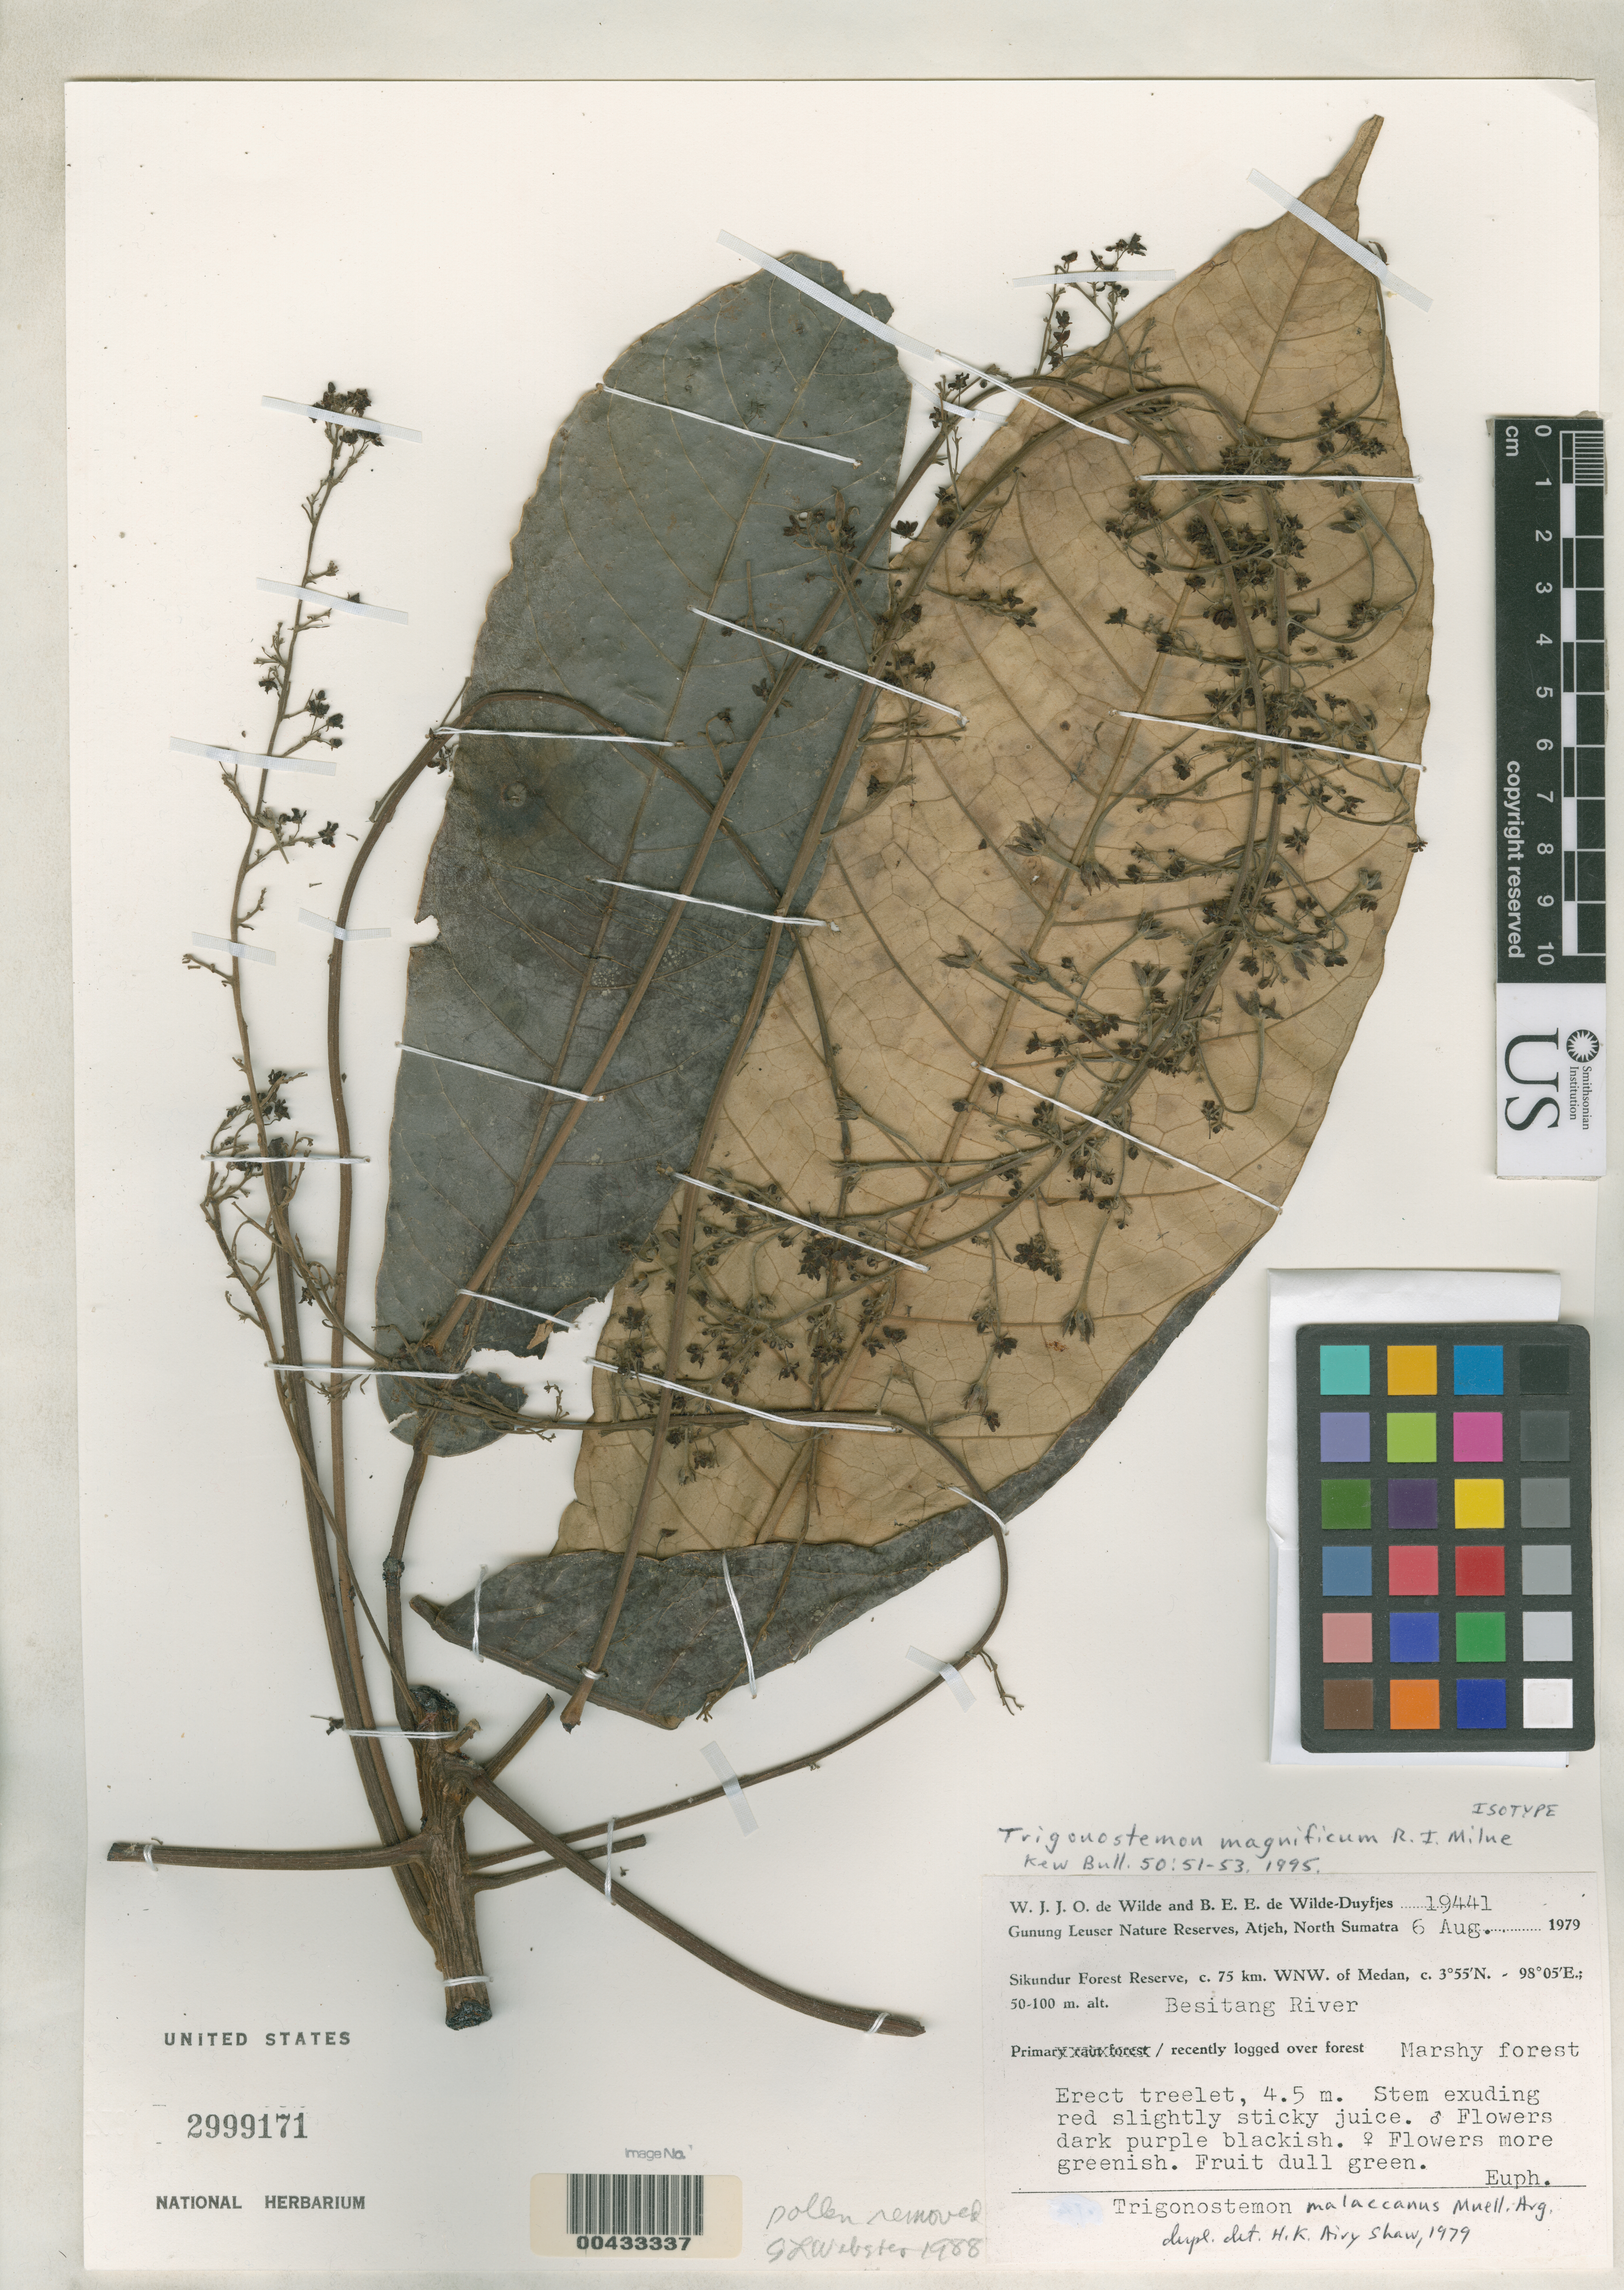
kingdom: Plantae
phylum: Tracheophyta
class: Magnoliopsida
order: Malpighiales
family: Euphorbiaceae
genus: Trigonostemon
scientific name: Trigonostemon magnificum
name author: Milne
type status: Isotype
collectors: W. J. de Wilde & B. E. de Wilde-Duyfjes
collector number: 19441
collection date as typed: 06 Aug 1979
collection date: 1979-08-06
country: Indonesia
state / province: Sumatra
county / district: Aceh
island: Sumatra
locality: Sikundur Forest Reserve, ca. 75 km WNW of Medan, Besitang River.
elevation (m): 50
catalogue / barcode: US 2999171